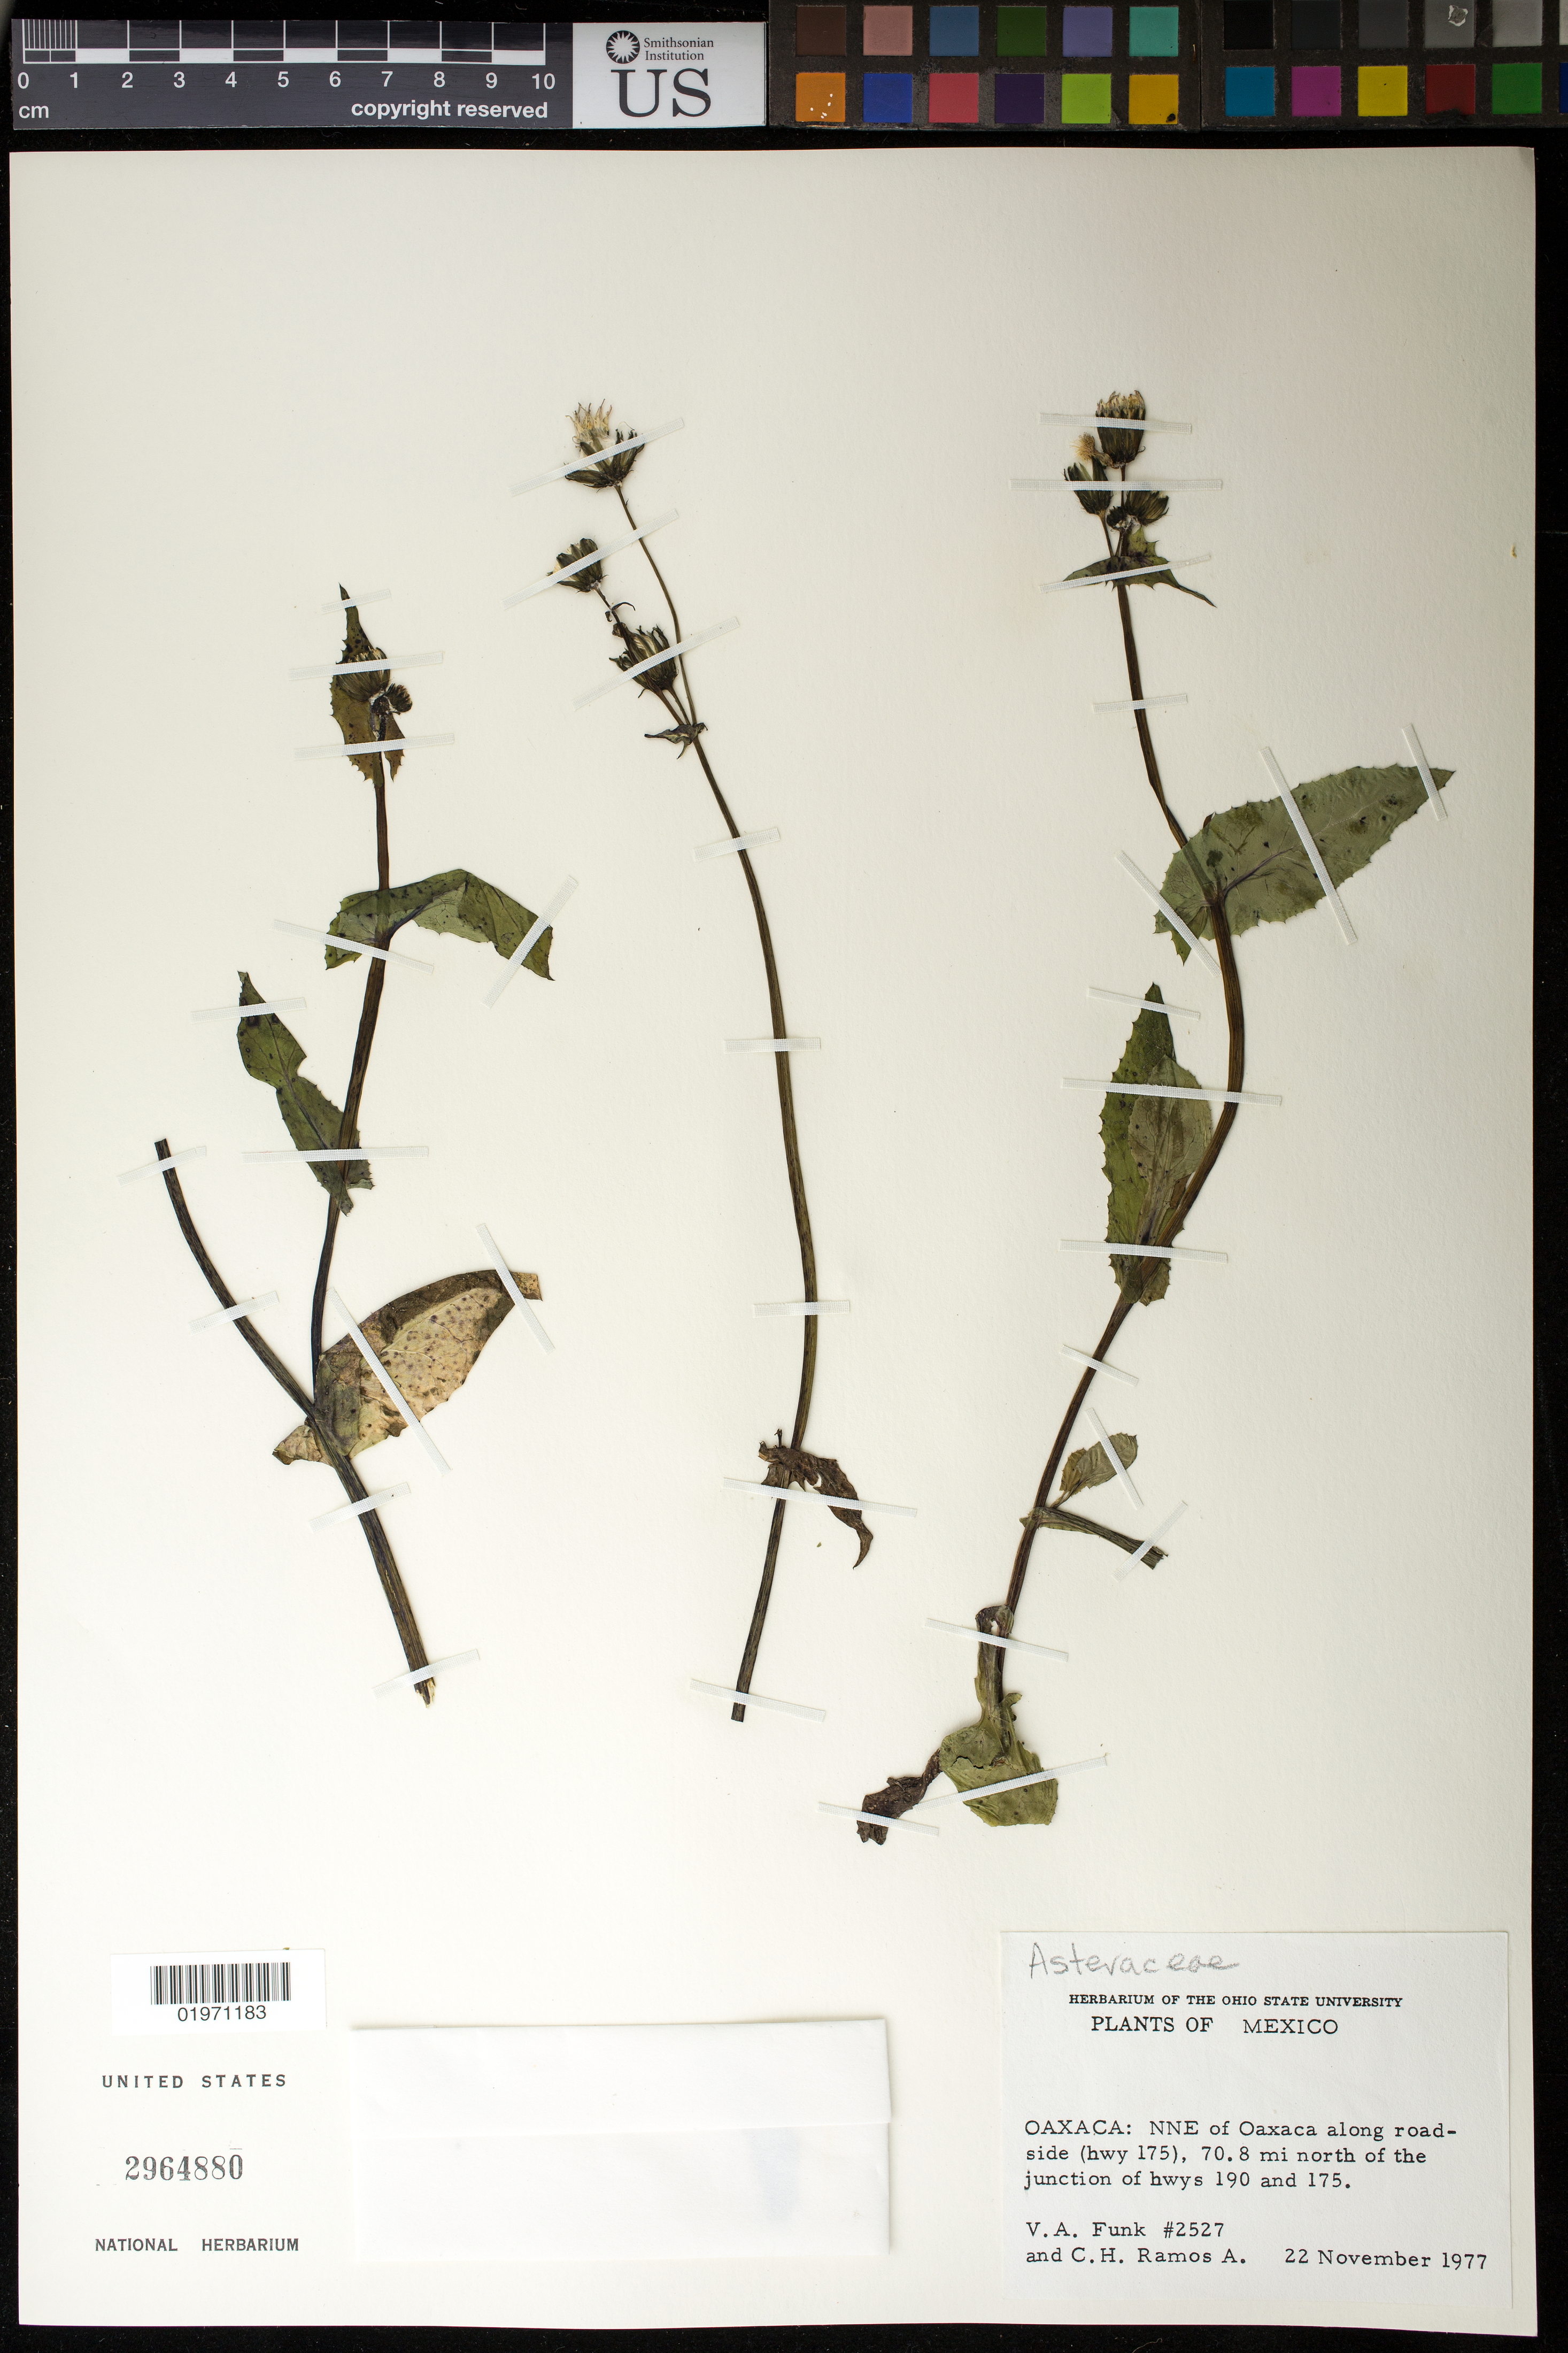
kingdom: Plantae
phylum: Tracheophyta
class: Magnoliopsida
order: Asterales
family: Asteraceae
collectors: V. Funk & C. H. Ramos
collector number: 2527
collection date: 1977-11-22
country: Mexico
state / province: Oaxaca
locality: NNE of Oaxaca along roadside (hwy 175), 70.8 mi north of the junction of hwys 190 and 175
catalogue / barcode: US 2964880